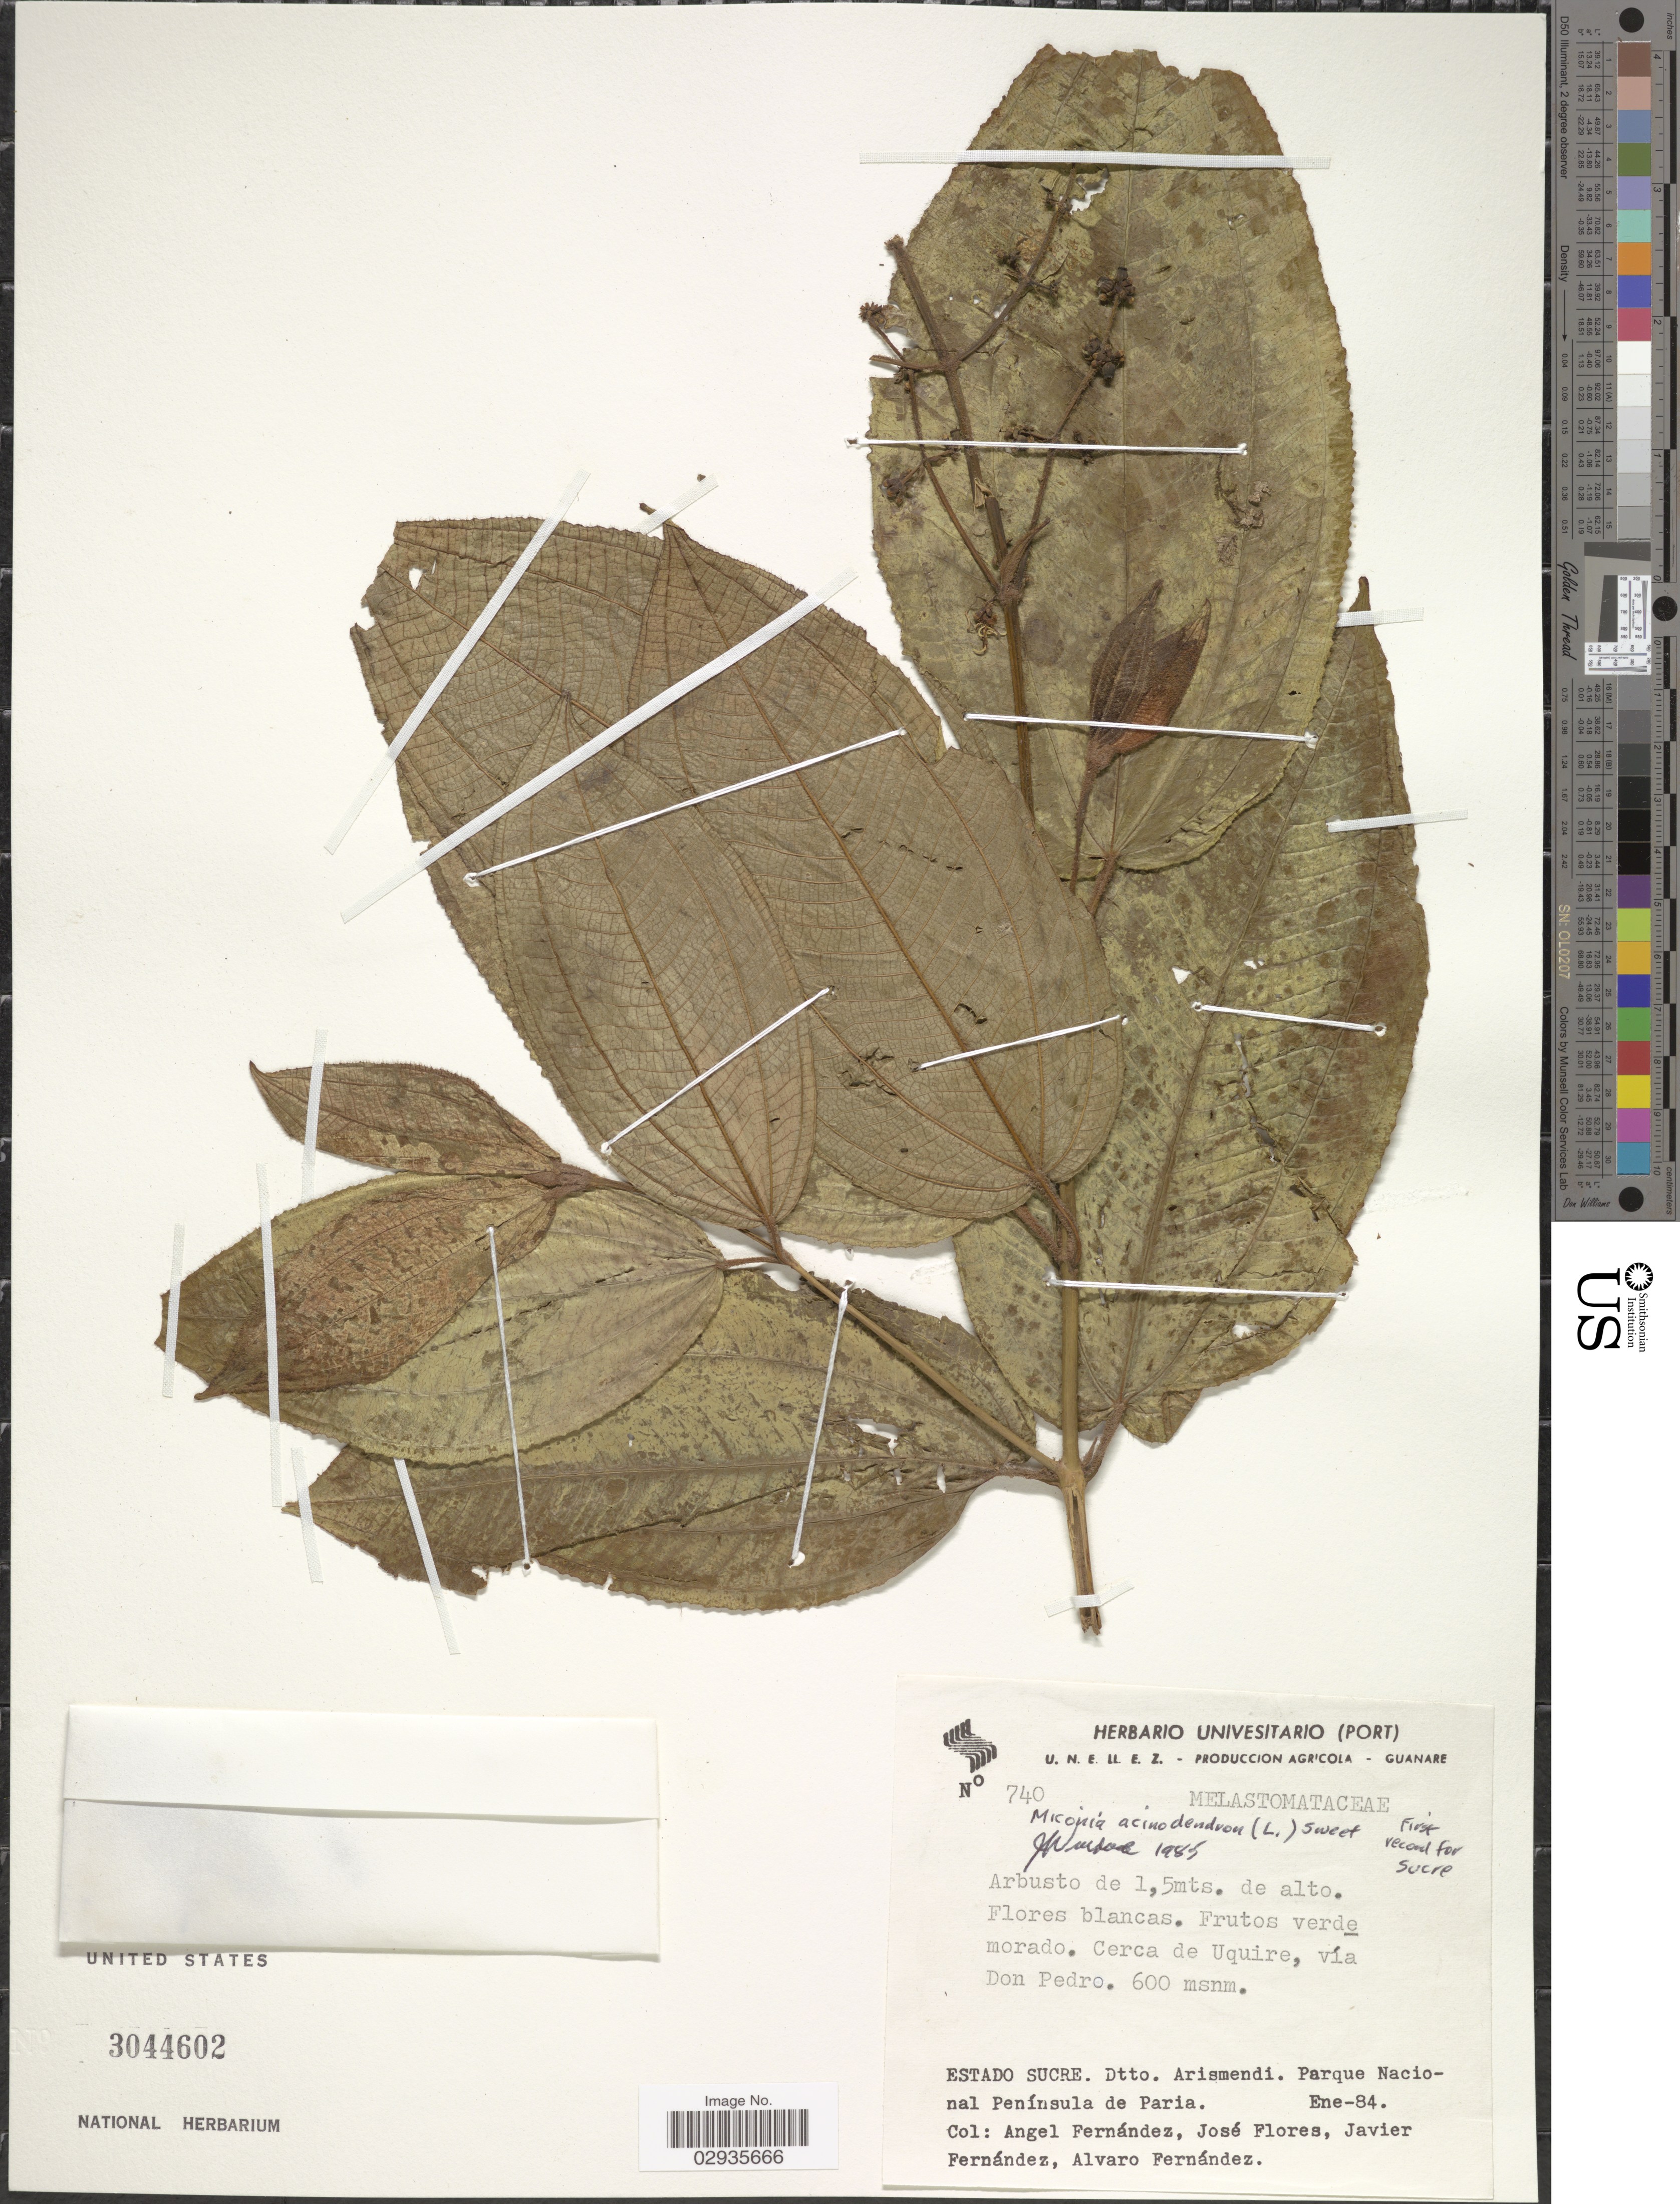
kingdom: Plantae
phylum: Tracheophyta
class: Magnoliopsida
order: Myrtales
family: Melastomataceae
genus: Miconia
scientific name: Miconia acinodendron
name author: (L.) Sweet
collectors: Á. Fernández, J. Flores, J. Fernández & A. Fernandez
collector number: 740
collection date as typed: Transcribed d/m/y: /1/84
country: Venezuela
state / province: Sucre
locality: Dtto. Arismendi. Parque Nacional Península de Paria. Cerca de Uquire, vía Don Pedro.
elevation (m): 600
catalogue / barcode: US 3044602